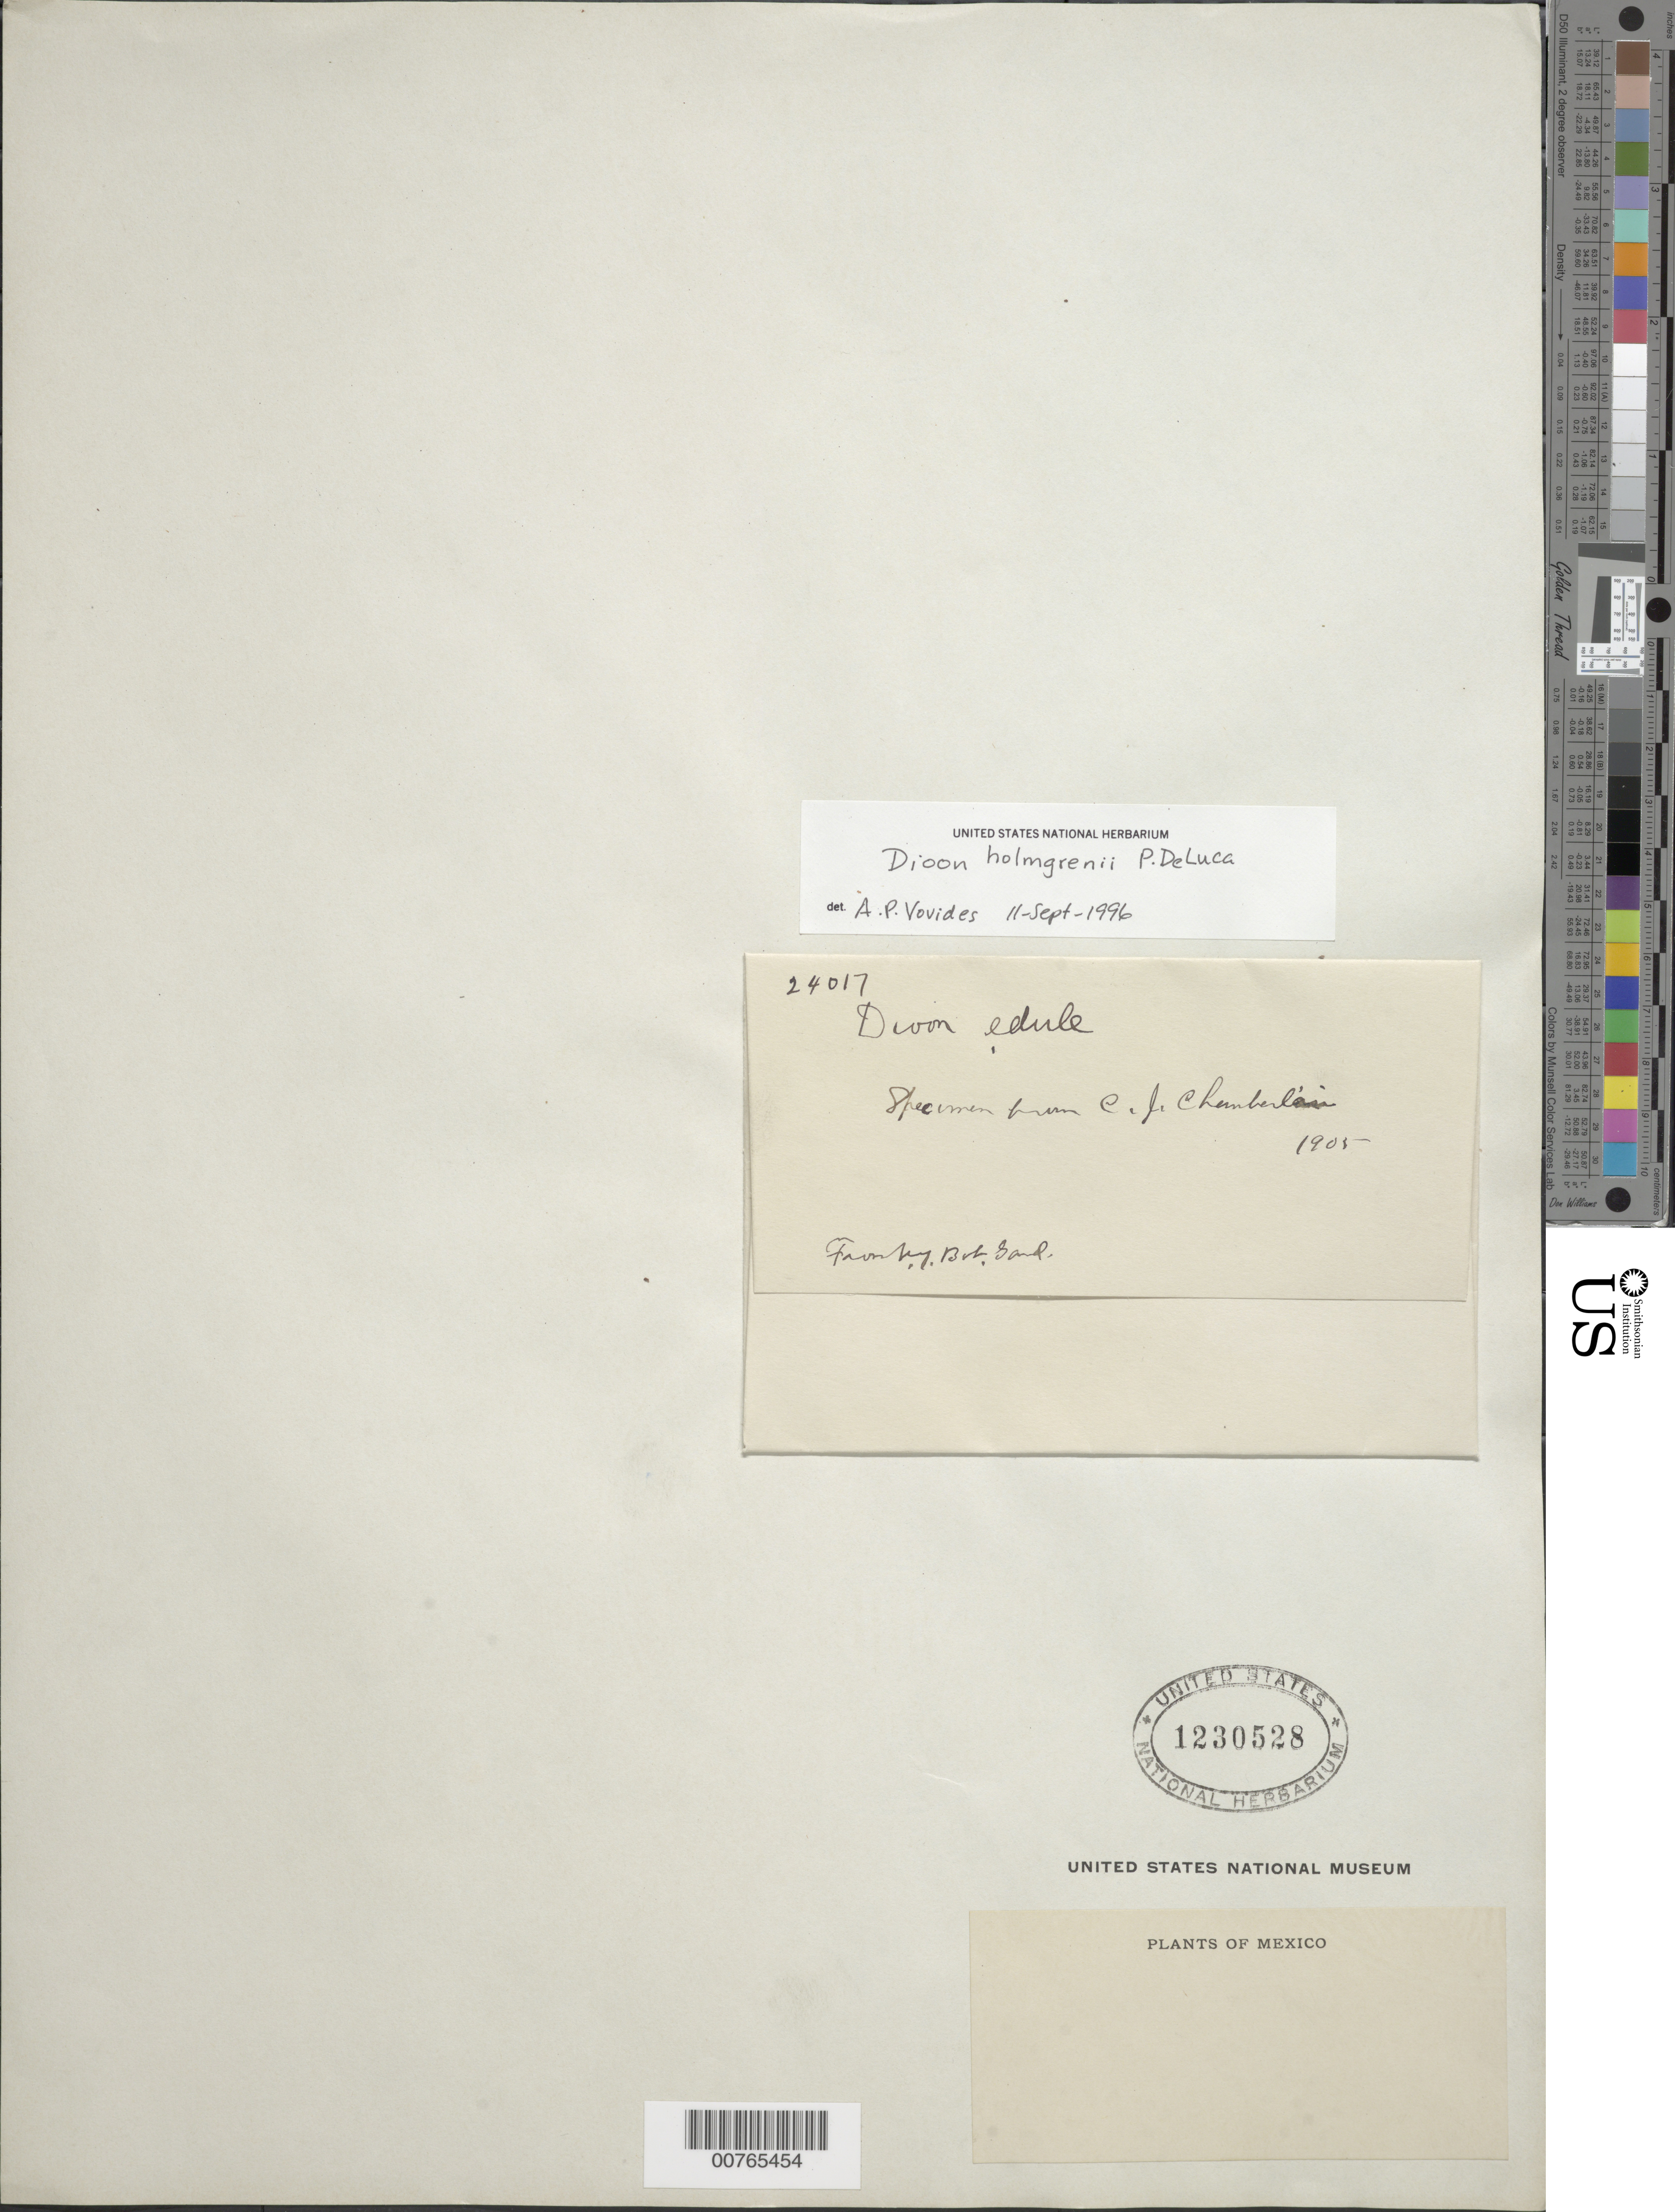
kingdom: Plantae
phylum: Tracheophyta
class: Cycadopsida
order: Cycadales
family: Zamiaceae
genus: Dioon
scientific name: Dioon holmgrenii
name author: De Luca et al.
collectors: C. Chamberlain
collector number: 24017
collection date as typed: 1905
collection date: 1905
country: United States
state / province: New York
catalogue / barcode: US 1230528